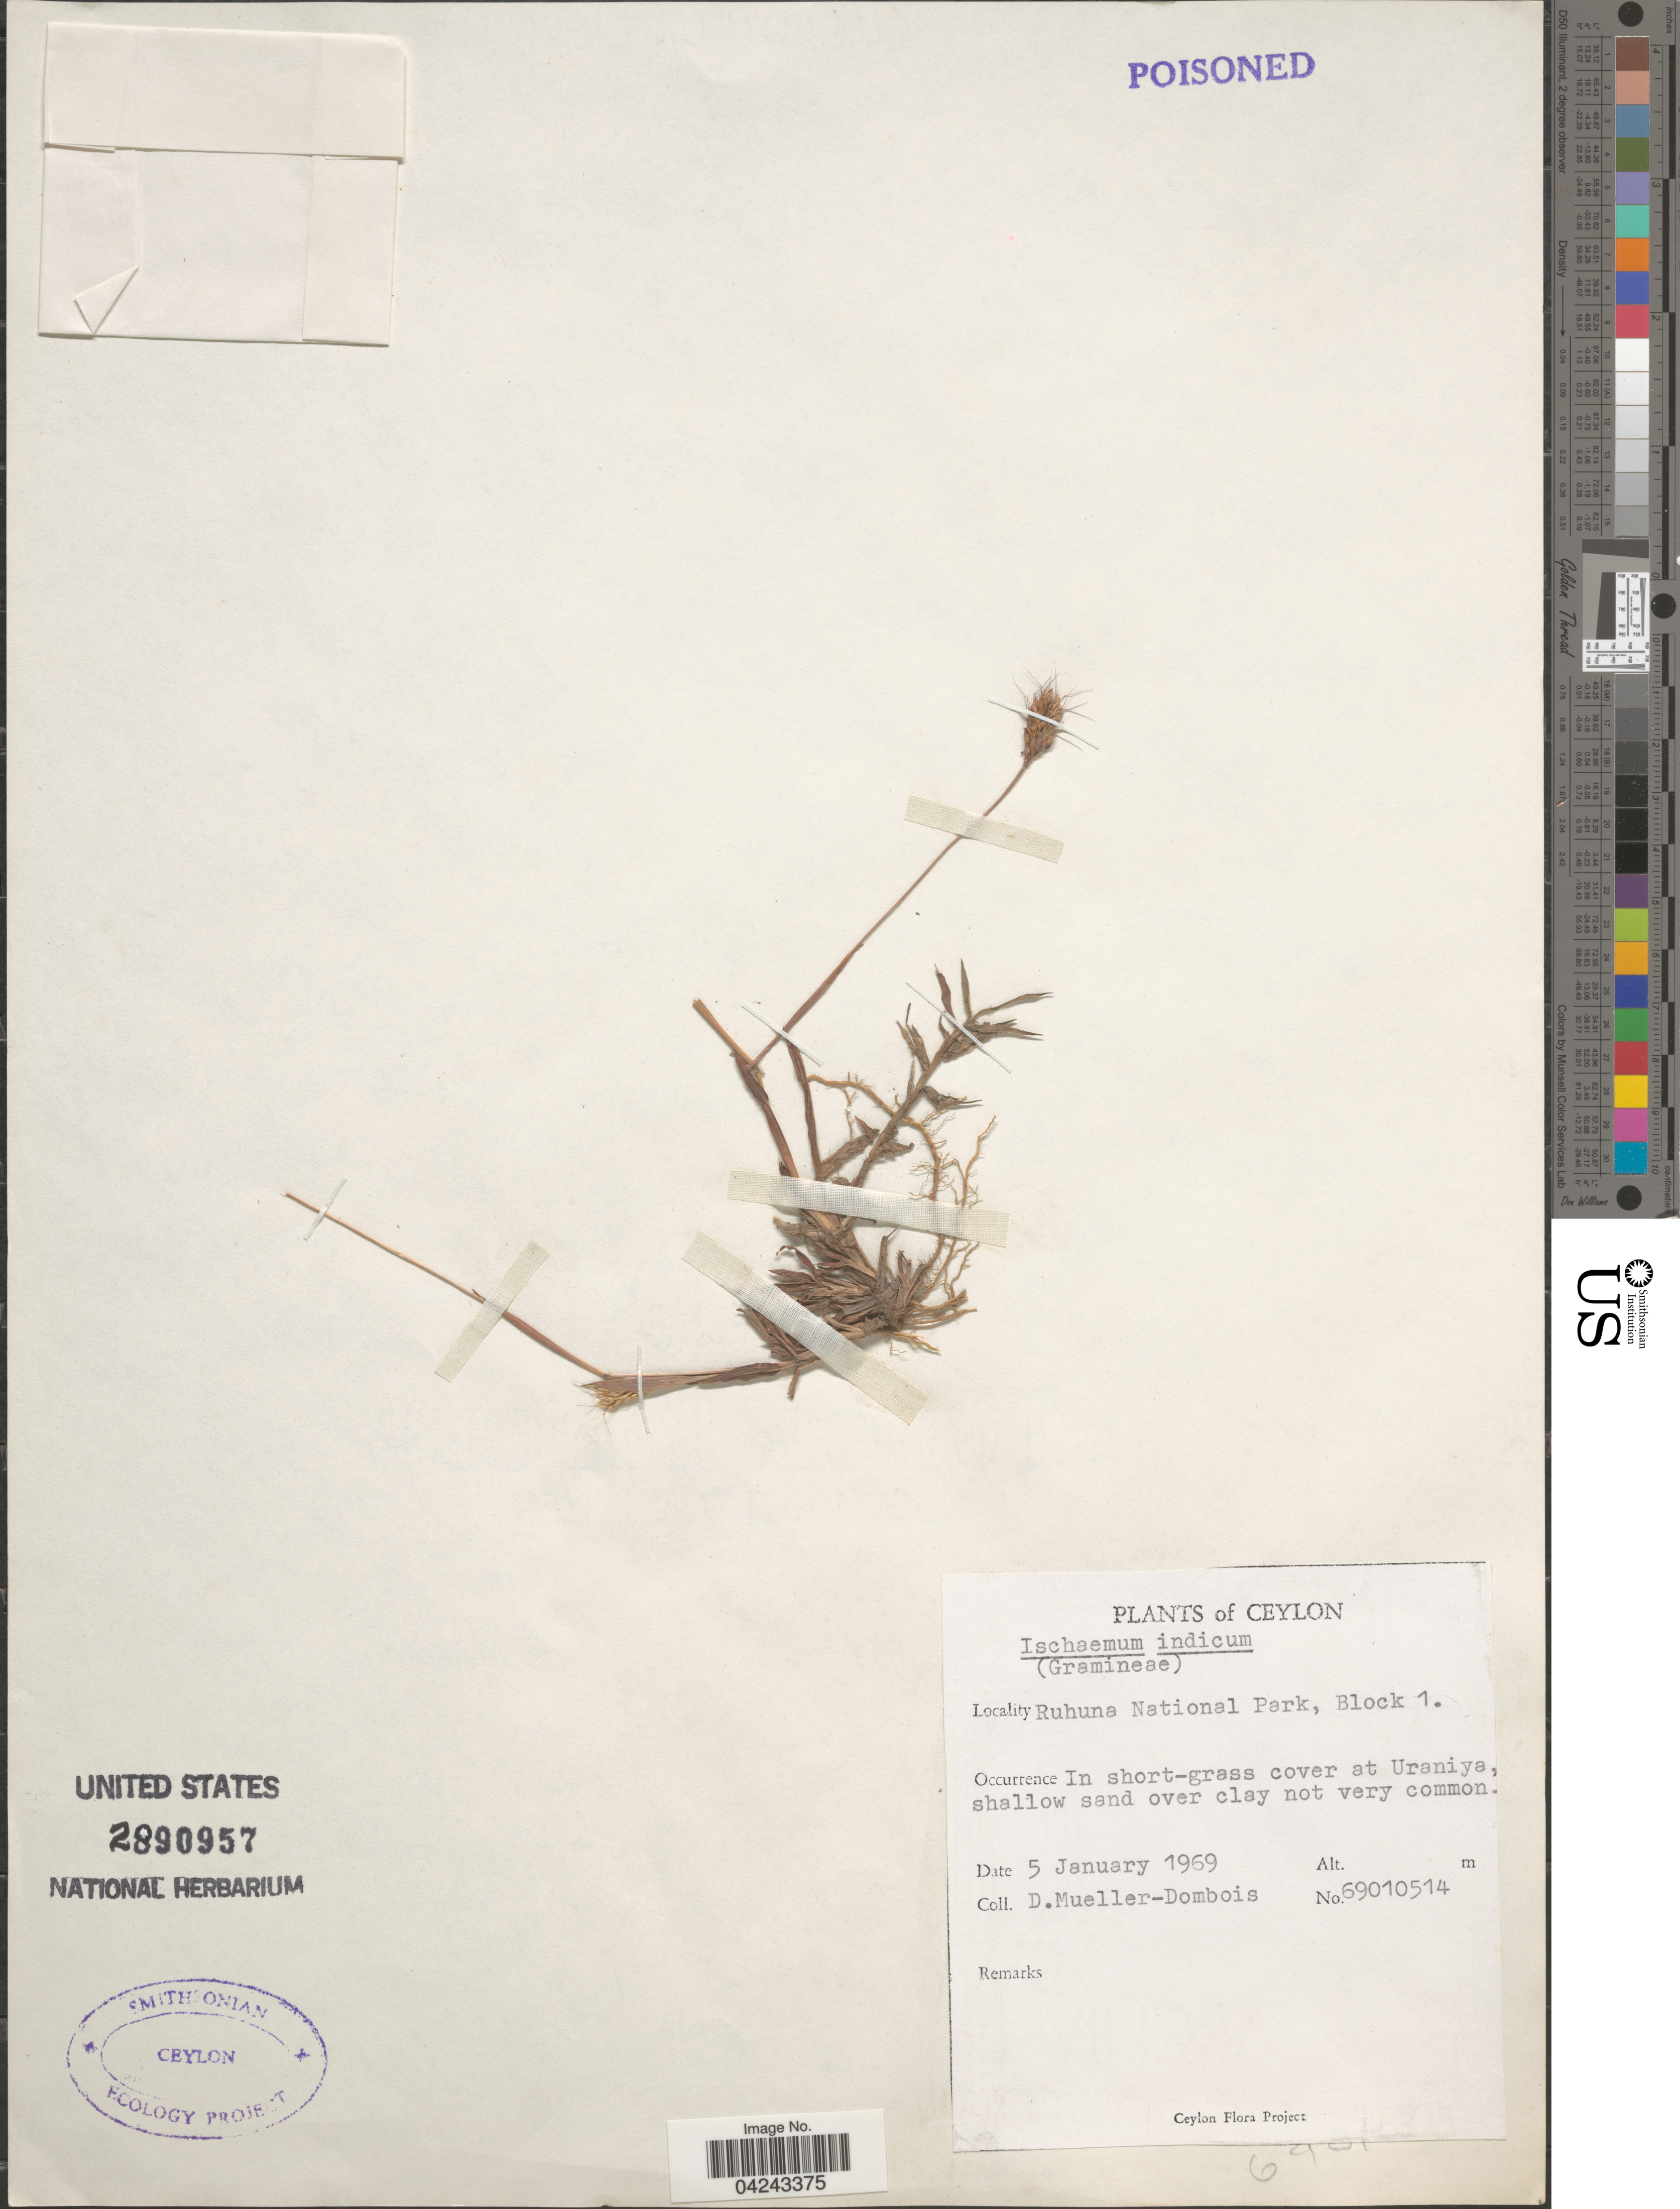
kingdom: Plantae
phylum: Tracheophyta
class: Liliopsida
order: Poales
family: Poaceae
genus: Ischaemum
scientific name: Ischaemum ciliare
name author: Retz.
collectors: D. Mueller-Dombois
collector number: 69010514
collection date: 1969-01-05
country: Sri Lanka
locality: Ceylon. Ruhuna National Park, Block I. At Uraniya.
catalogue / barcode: US 2890957